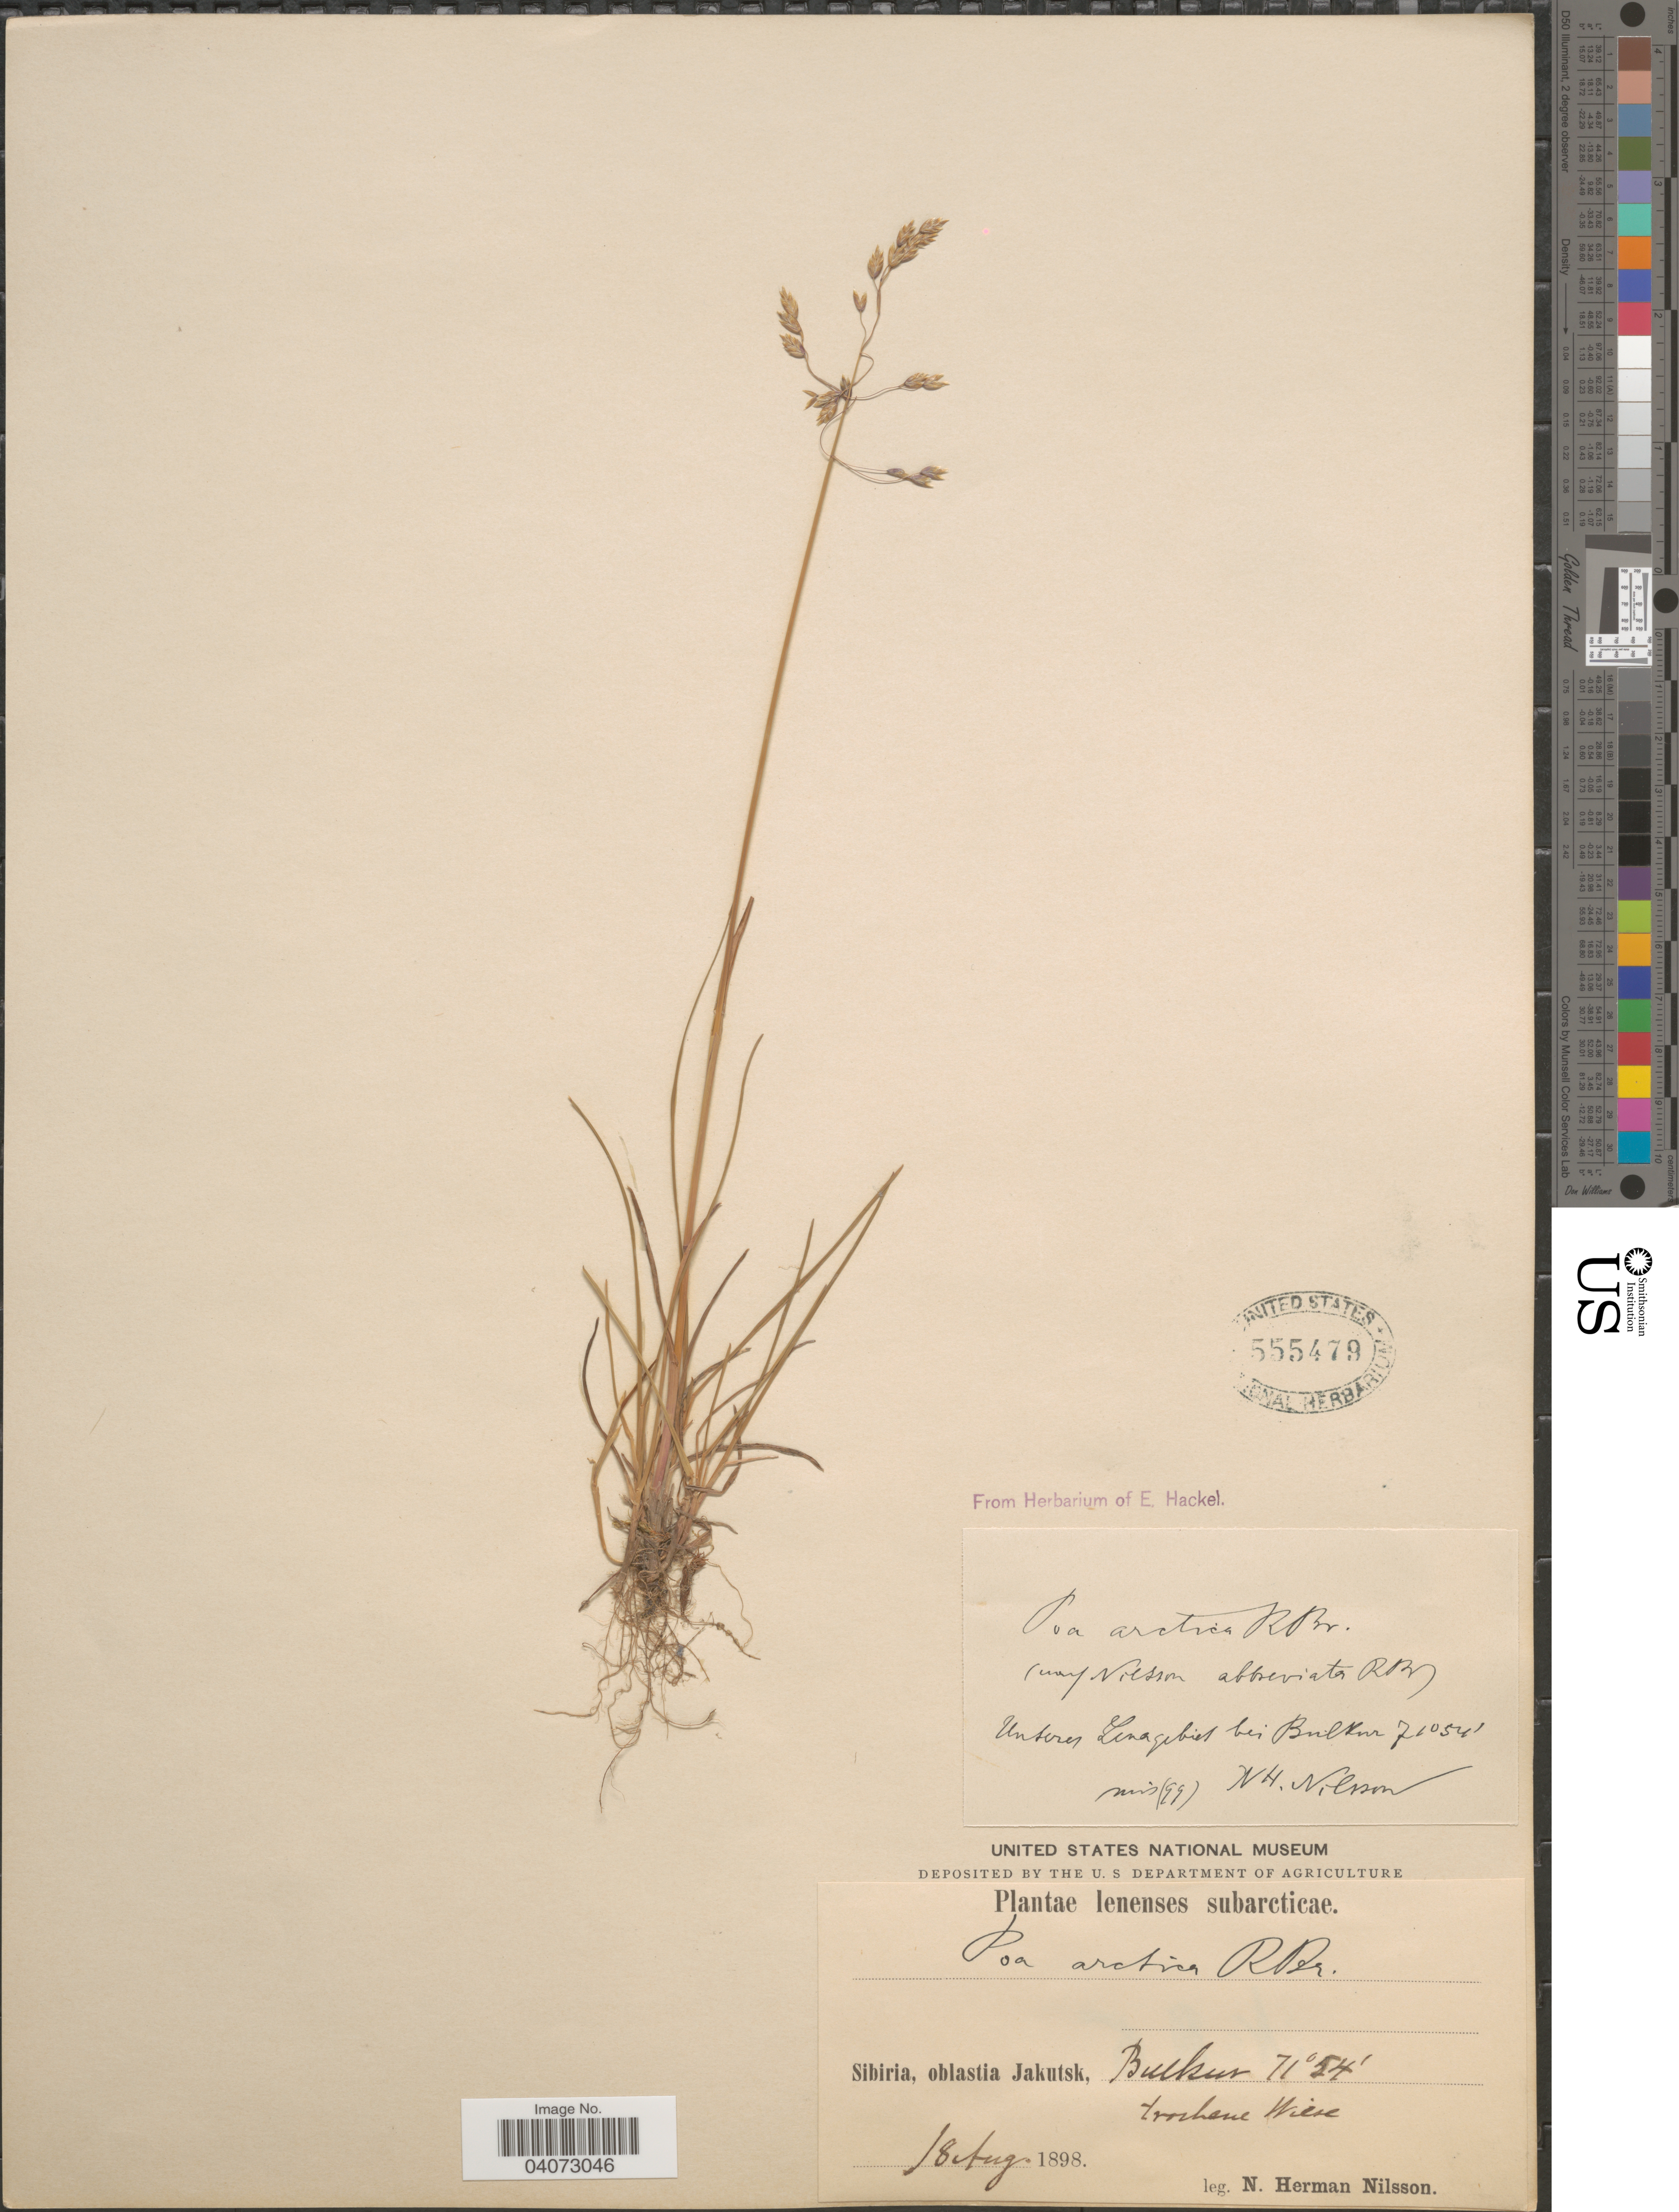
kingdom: Plantae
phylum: Tracheophyta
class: Liliopsida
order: Poales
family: Poaceae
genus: Poa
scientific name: Poa arctica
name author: R. Br.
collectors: N. H. Nilsson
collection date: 1898-08-18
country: Russian Federation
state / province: Sakha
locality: Lenses subarcticae. Sibiria, oblastia Jakutsk, Bulkur. trockene Wiese. Unteren Lenagebiet bei Bulkur.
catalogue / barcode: US 555479